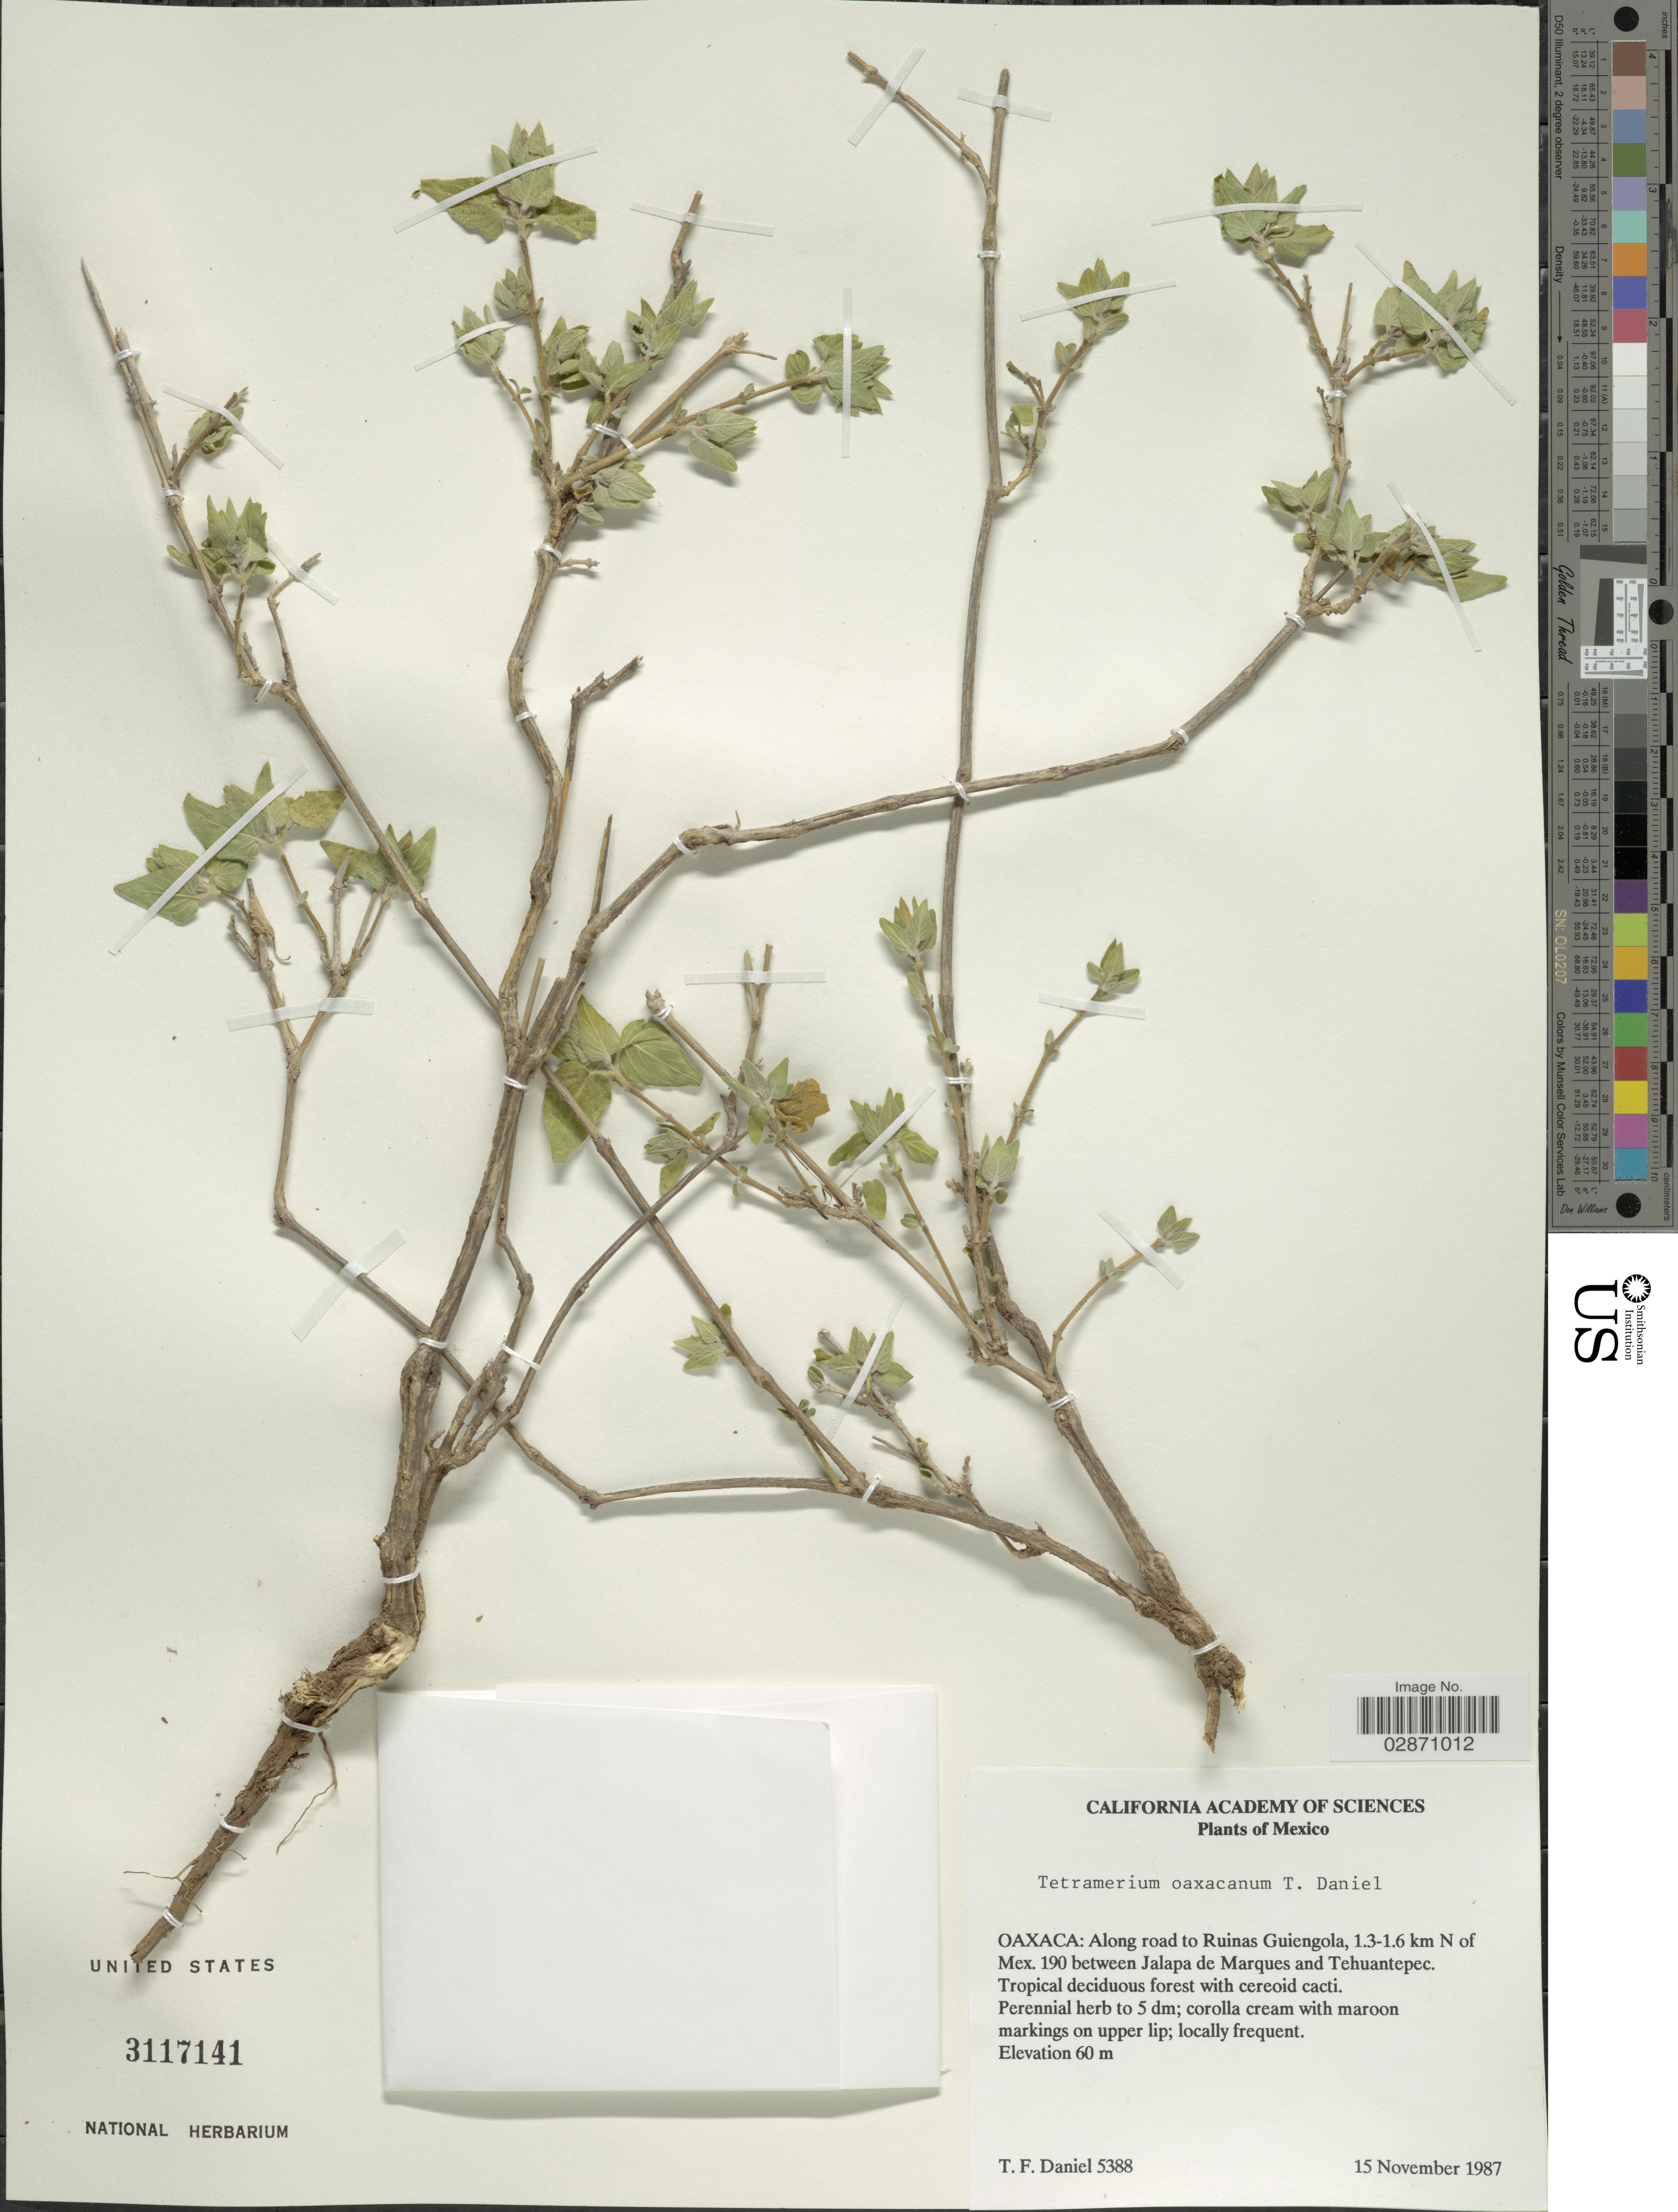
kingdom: Plantae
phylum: Tracheophyta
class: Magnoliopsida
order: Lamiales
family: Acanthaceae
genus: Tetramerium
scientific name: Tetramerium oaxacanum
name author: T.F. Daniel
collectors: T. F. Daniel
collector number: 5388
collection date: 1987-11-15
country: Mexico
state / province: Oaxaca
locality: Along road to Ruinas Guiengola, 1.3-1.6 km N of Mex. 190 between Jalapa de Marques and Tehuantepec.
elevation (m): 60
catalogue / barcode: US 3117141